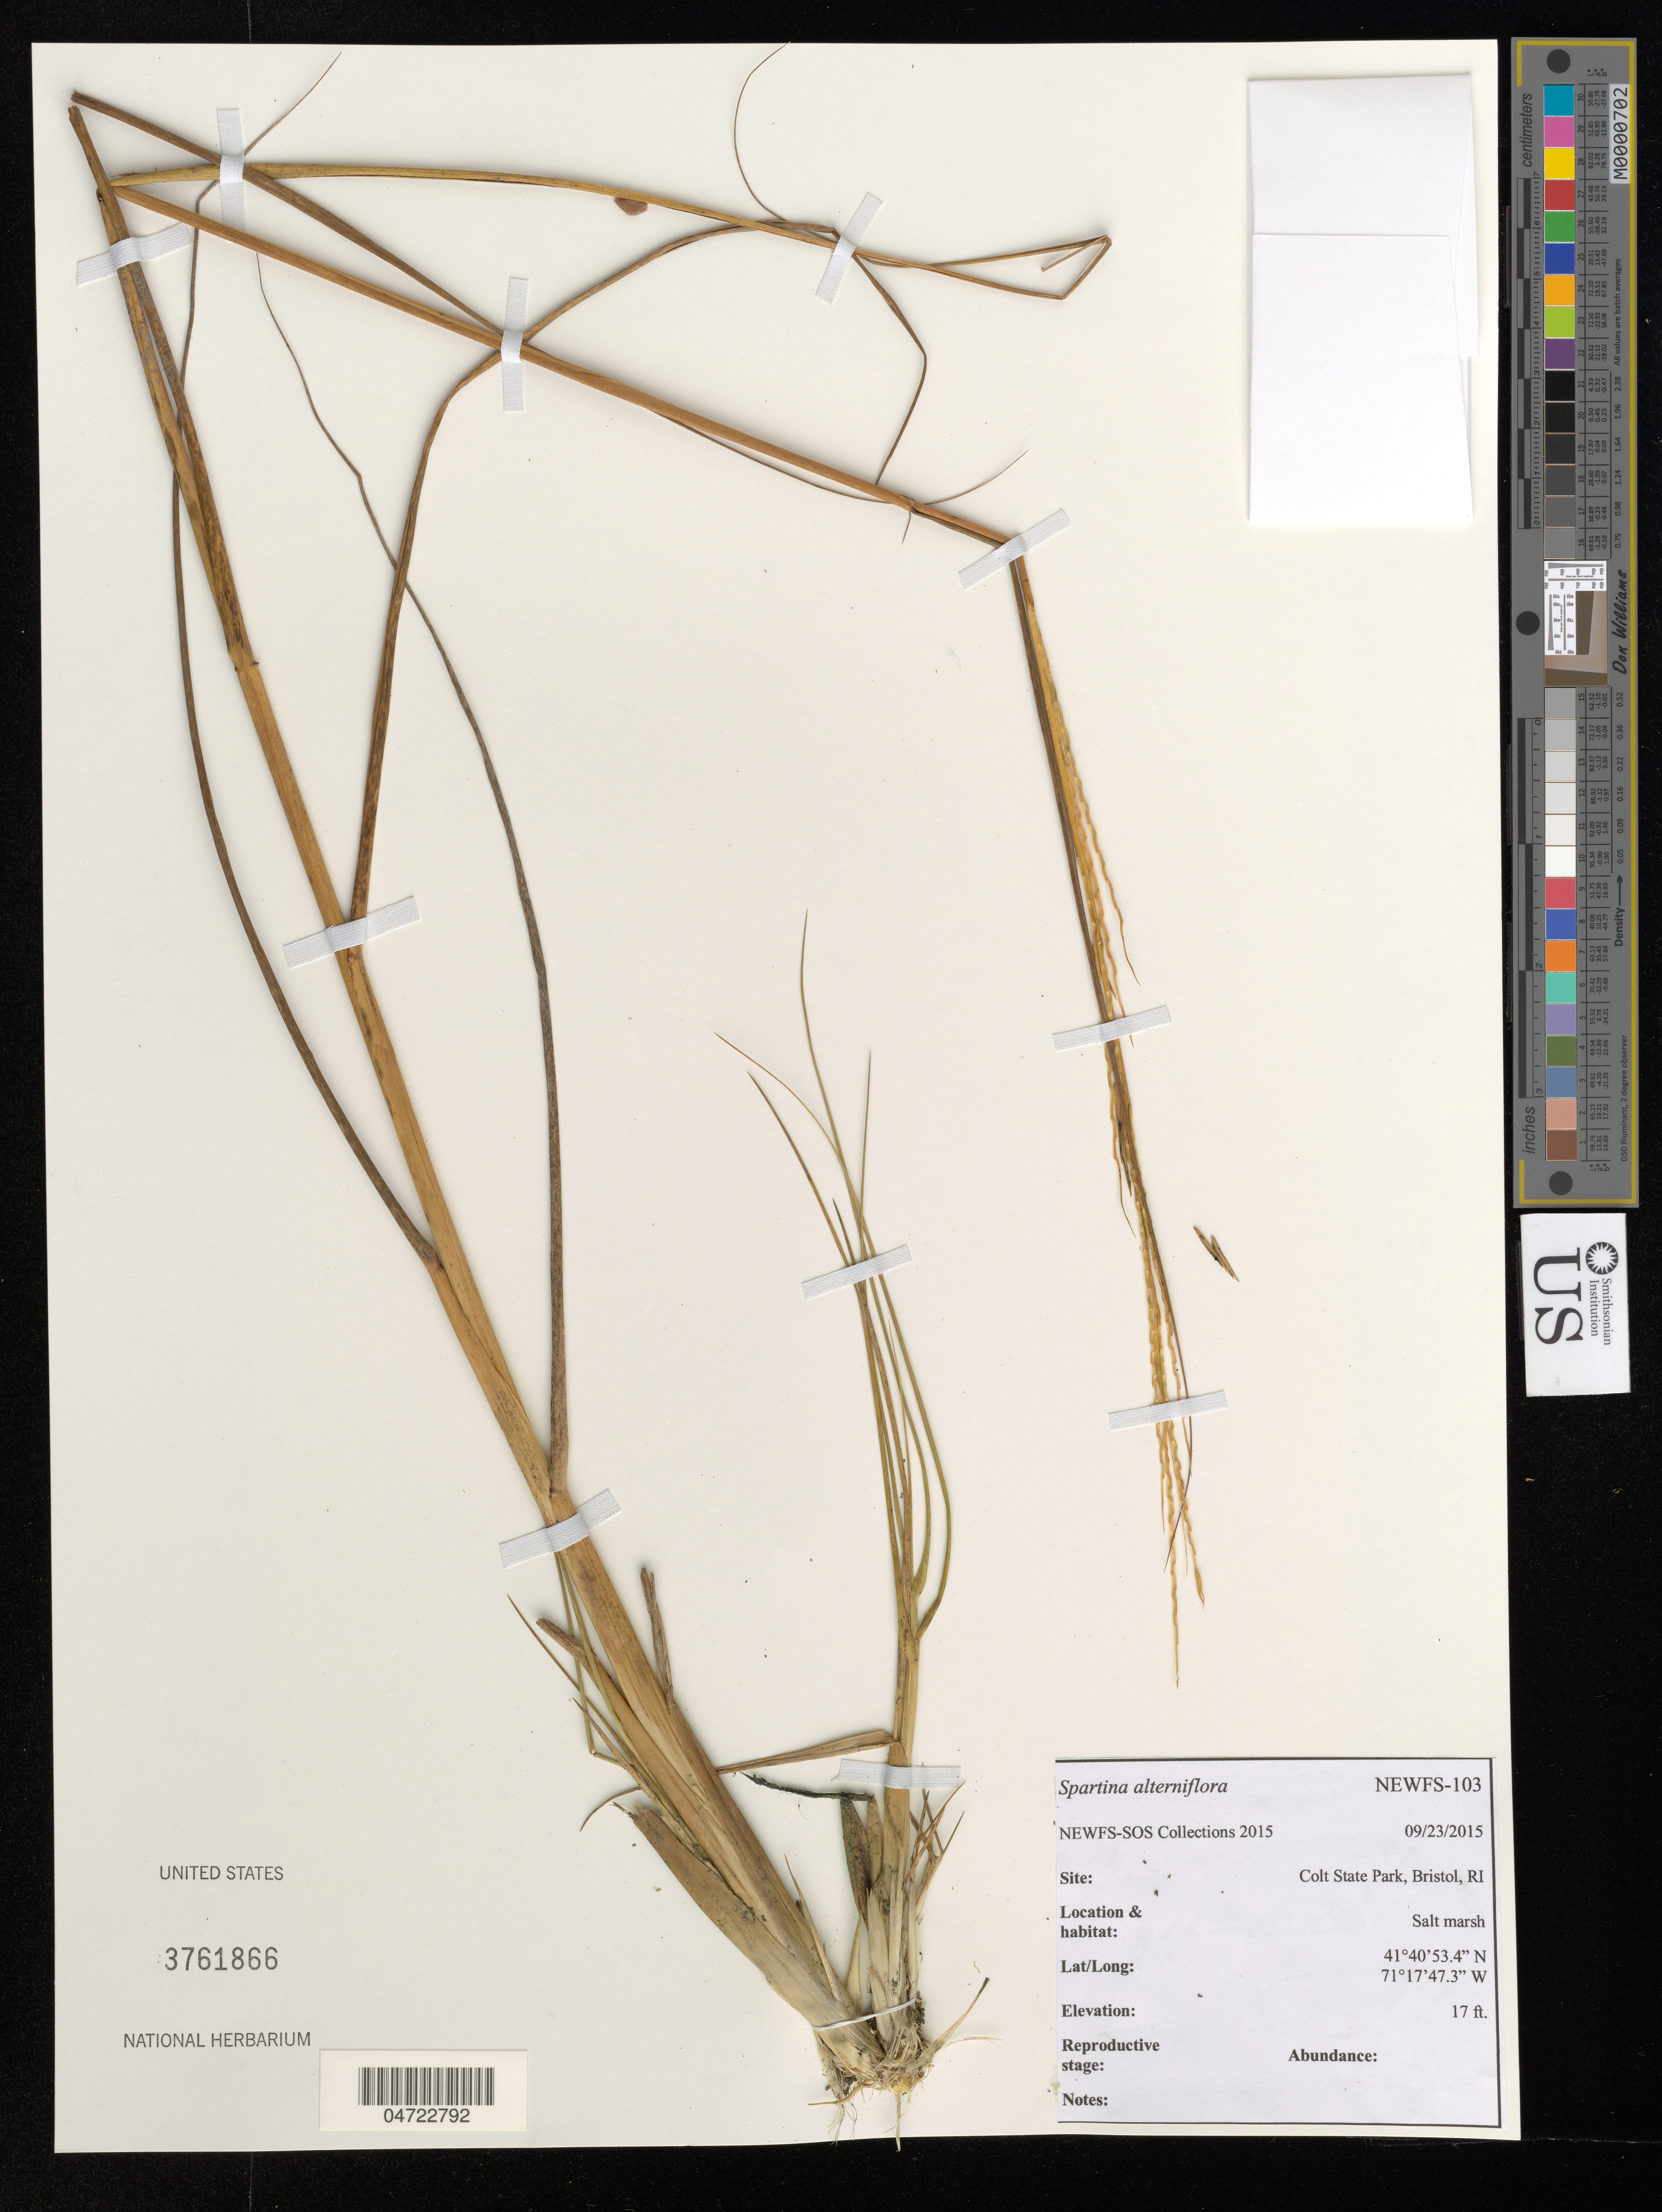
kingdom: Plantae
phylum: Tracheophyta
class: Liliopsida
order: Poales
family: Poaceae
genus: Spartina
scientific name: Spartina alterniflora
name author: Loisel.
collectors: NEWFS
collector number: NEWFS-103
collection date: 2015-09-23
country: United States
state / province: Rhode Island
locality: Colt State Park, Bristol.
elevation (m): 5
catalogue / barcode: US 3761866